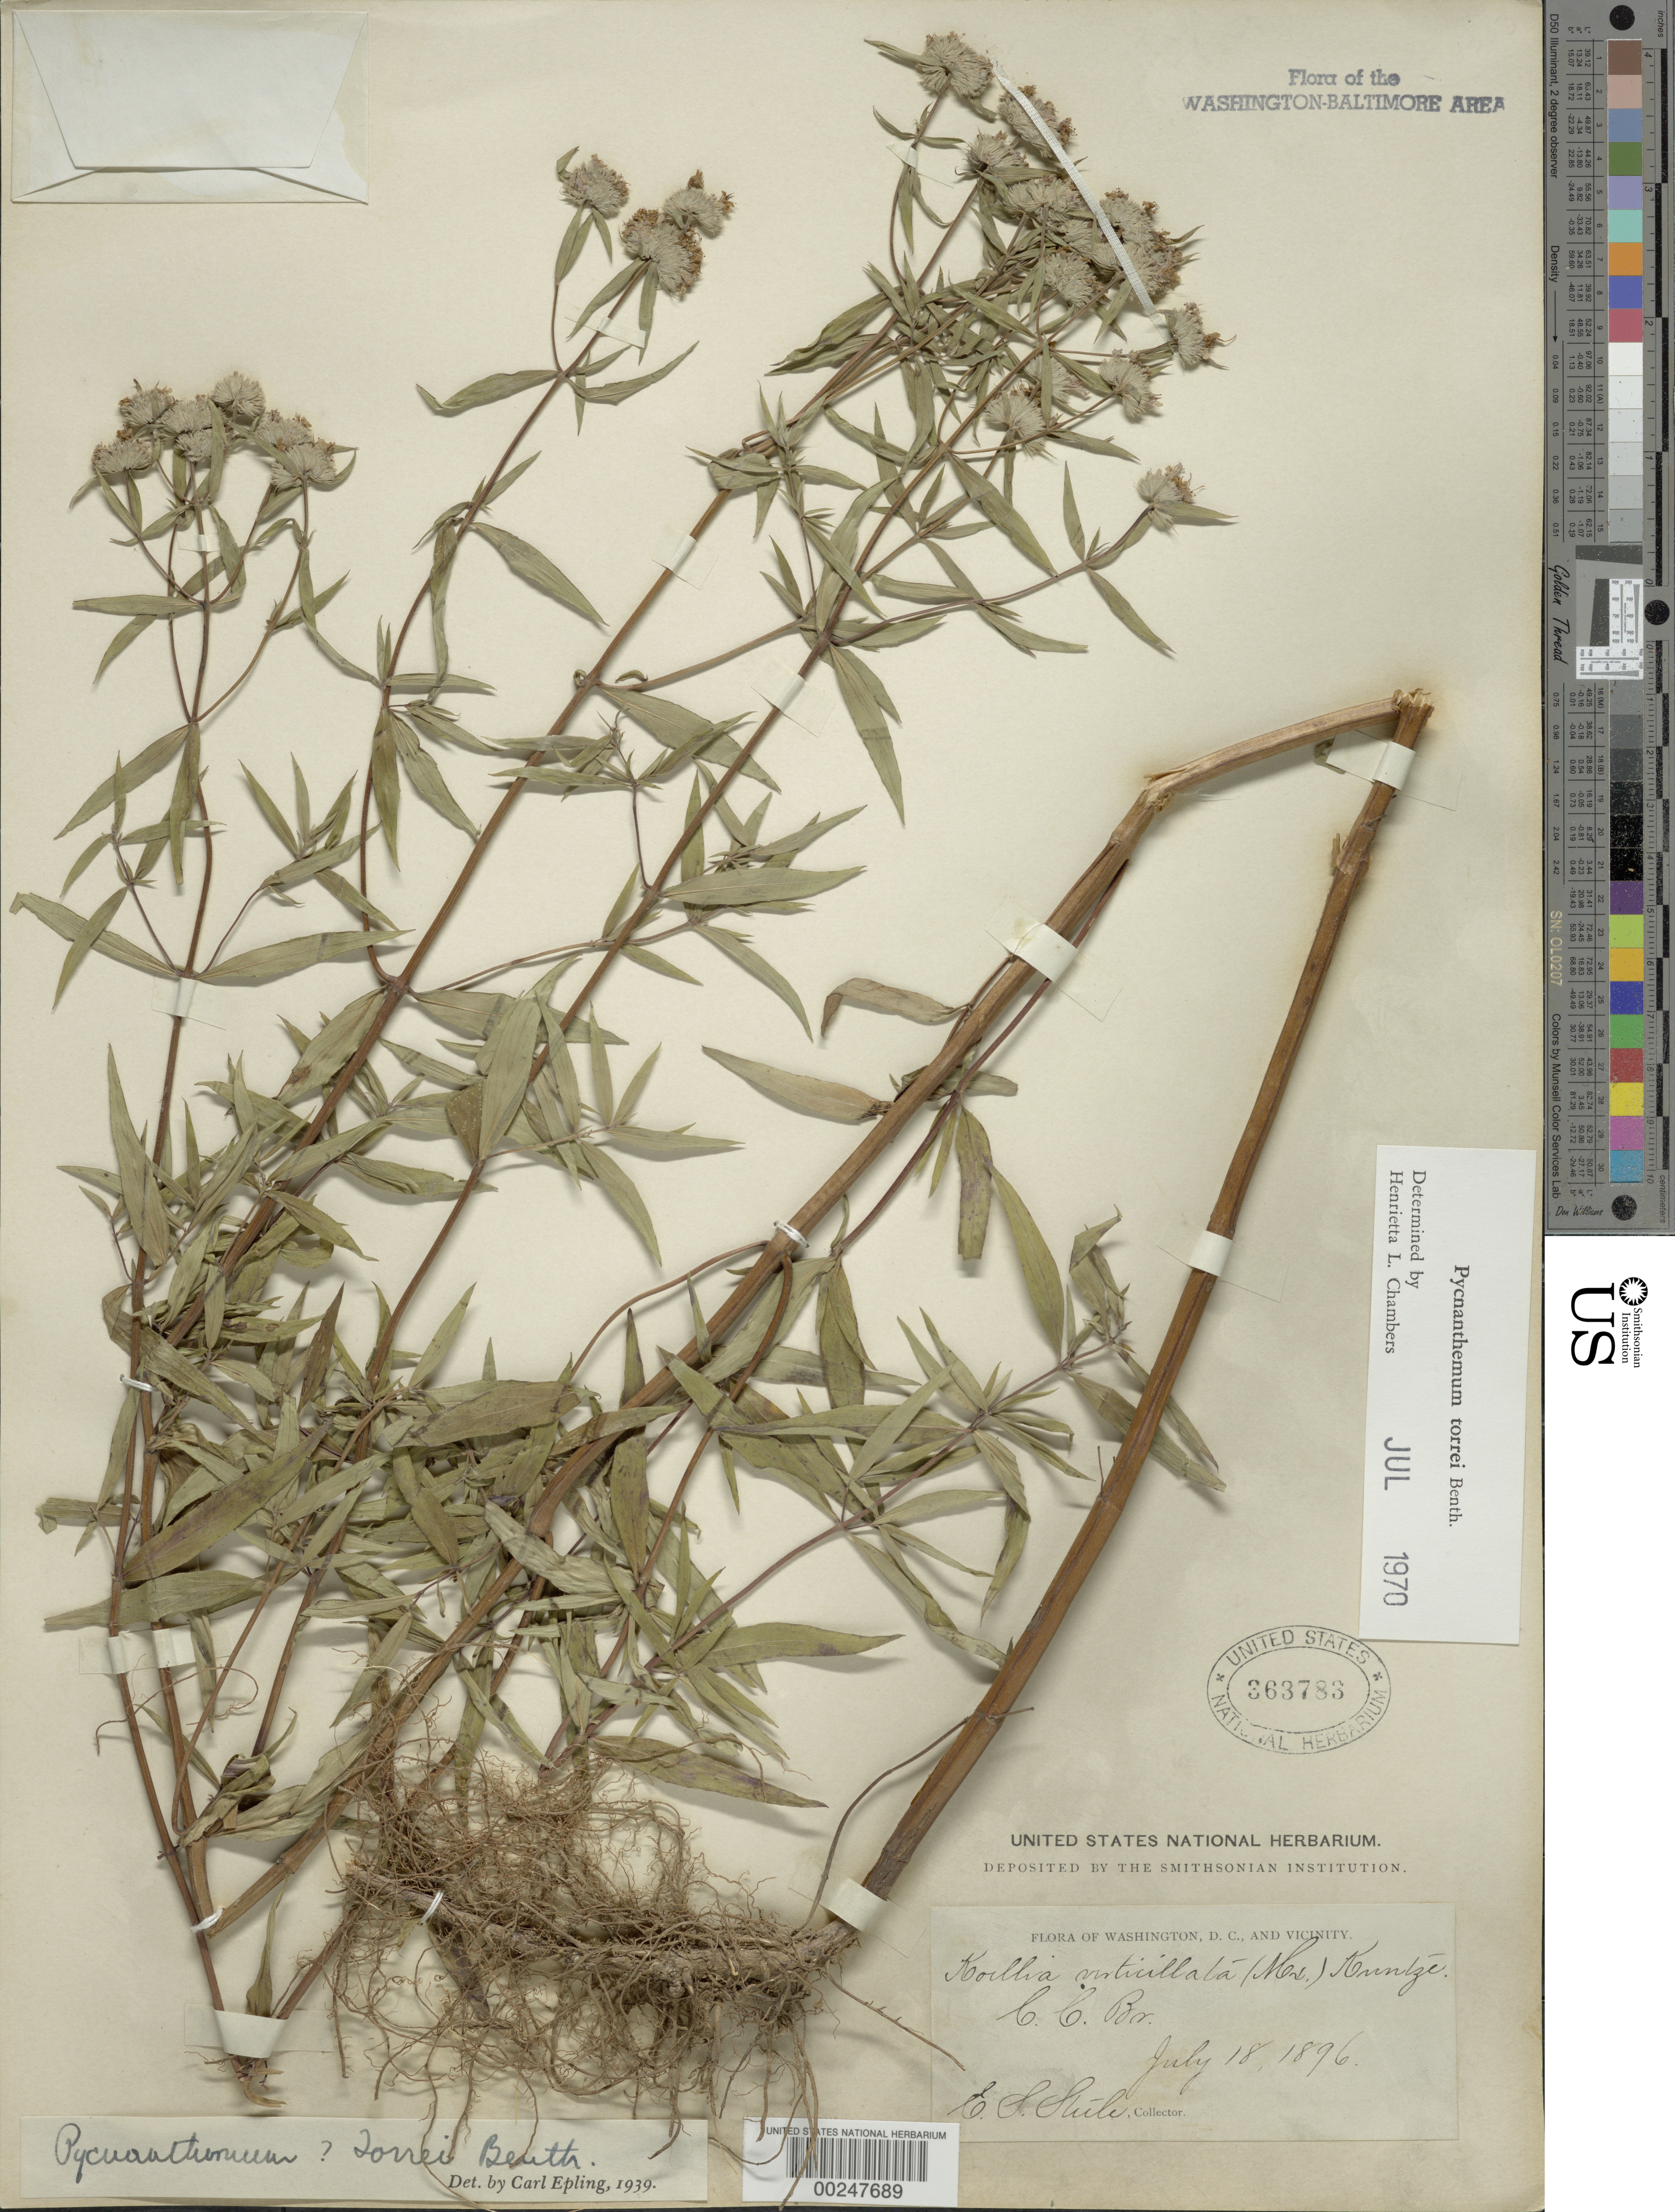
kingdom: Plantae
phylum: Tracheophyta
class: Magnoliopsida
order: Lamiales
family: Lamiaceae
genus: Pycnanthemum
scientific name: Pycnanthemum torreyi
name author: Benth.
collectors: E. Steele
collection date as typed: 18 Jul 1896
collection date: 1896-07-18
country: United States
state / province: Maryland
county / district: Montgomery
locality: Chevy Chase Bridge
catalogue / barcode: US 363783